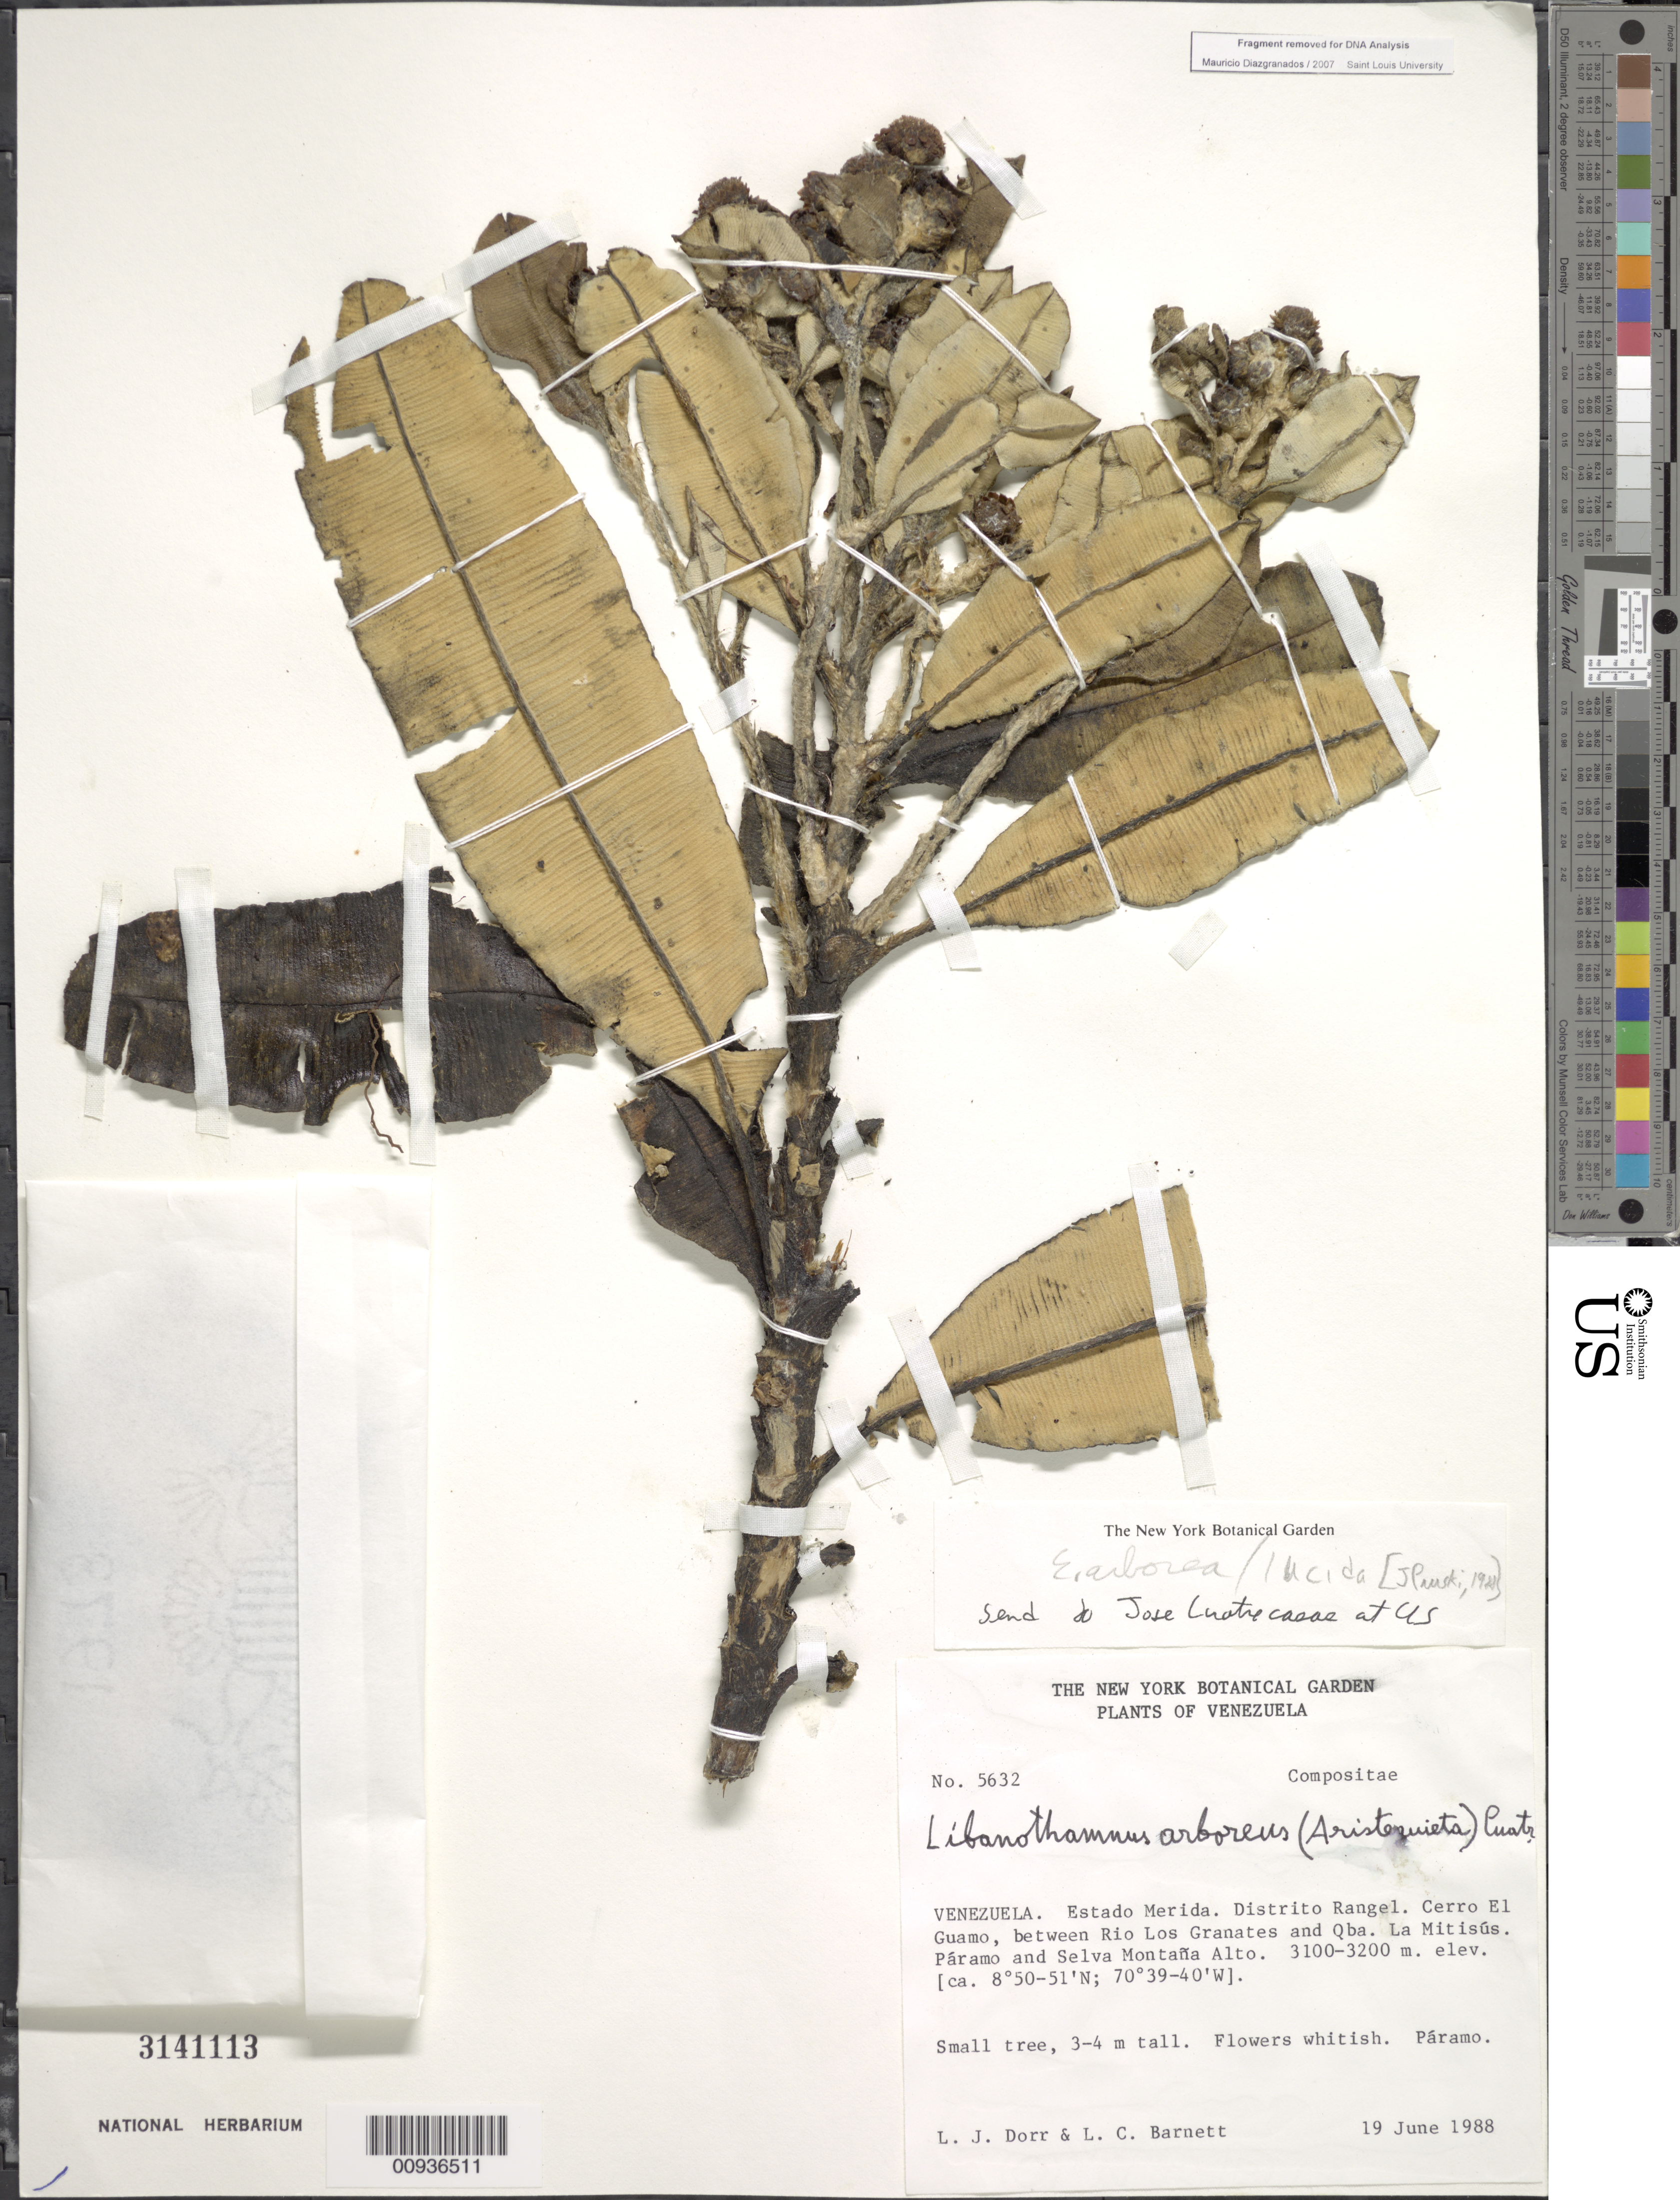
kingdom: Plantae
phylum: Tracheophyta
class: Magnoliopsida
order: Asterales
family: Asteraceae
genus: Libanothamnus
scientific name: Libanothamnus arboreus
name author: (Aristeg.) Cuatrec.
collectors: L. J. Dorr & L. C. Barnett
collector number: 5632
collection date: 1988-06-19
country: Venezuela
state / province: Mérida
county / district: Rangel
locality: Cerro El Guamo, between Rio Los Granates and Qba. La Mitisús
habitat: Páramo and Selva Montaña Alto.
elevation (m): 3100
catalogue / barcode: US 3141113